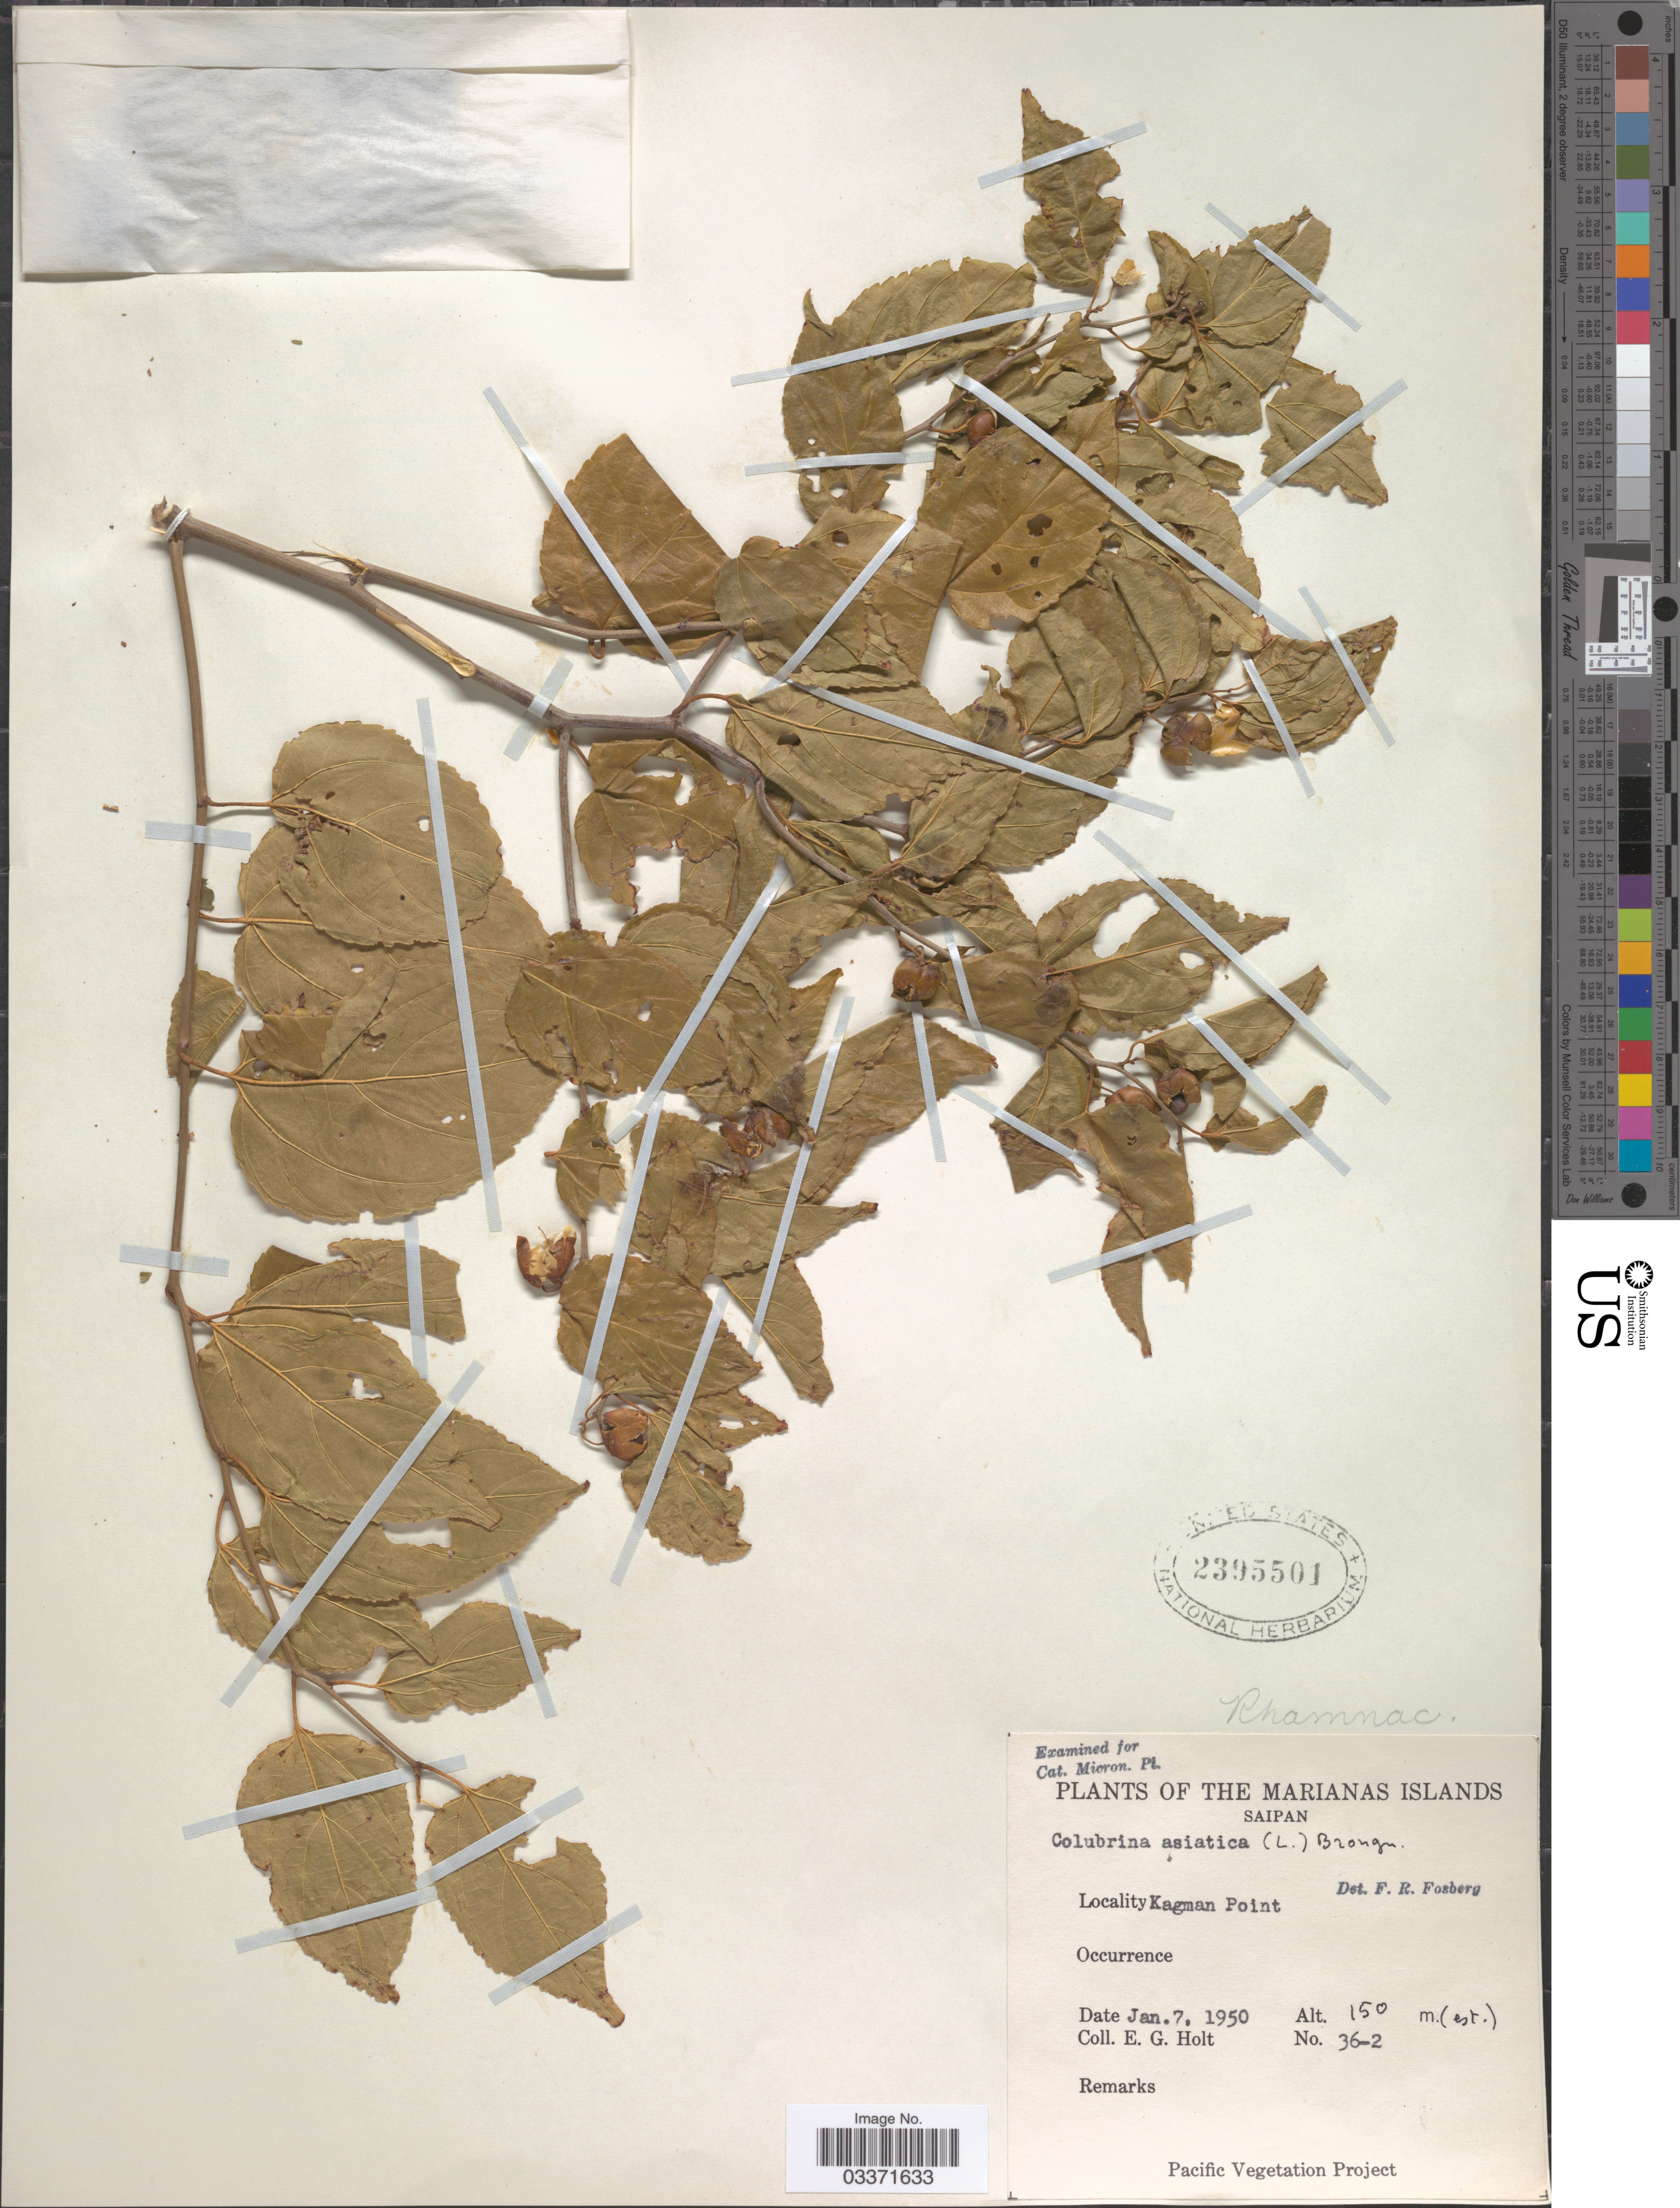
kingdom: Plantae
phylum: Tracheophyta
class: Magnoliopsida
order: Rosales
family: Rhamnaceae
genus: Colubrina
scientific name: Colubrina asiatica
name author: (L.) Brongn.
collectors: E. G. Holt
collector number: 36-2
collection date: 1950-01-07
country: Northern Mariana Islands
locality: The Marianas Islands, Saipan, Kagman Point.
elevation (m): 150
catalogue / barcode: US 2395501